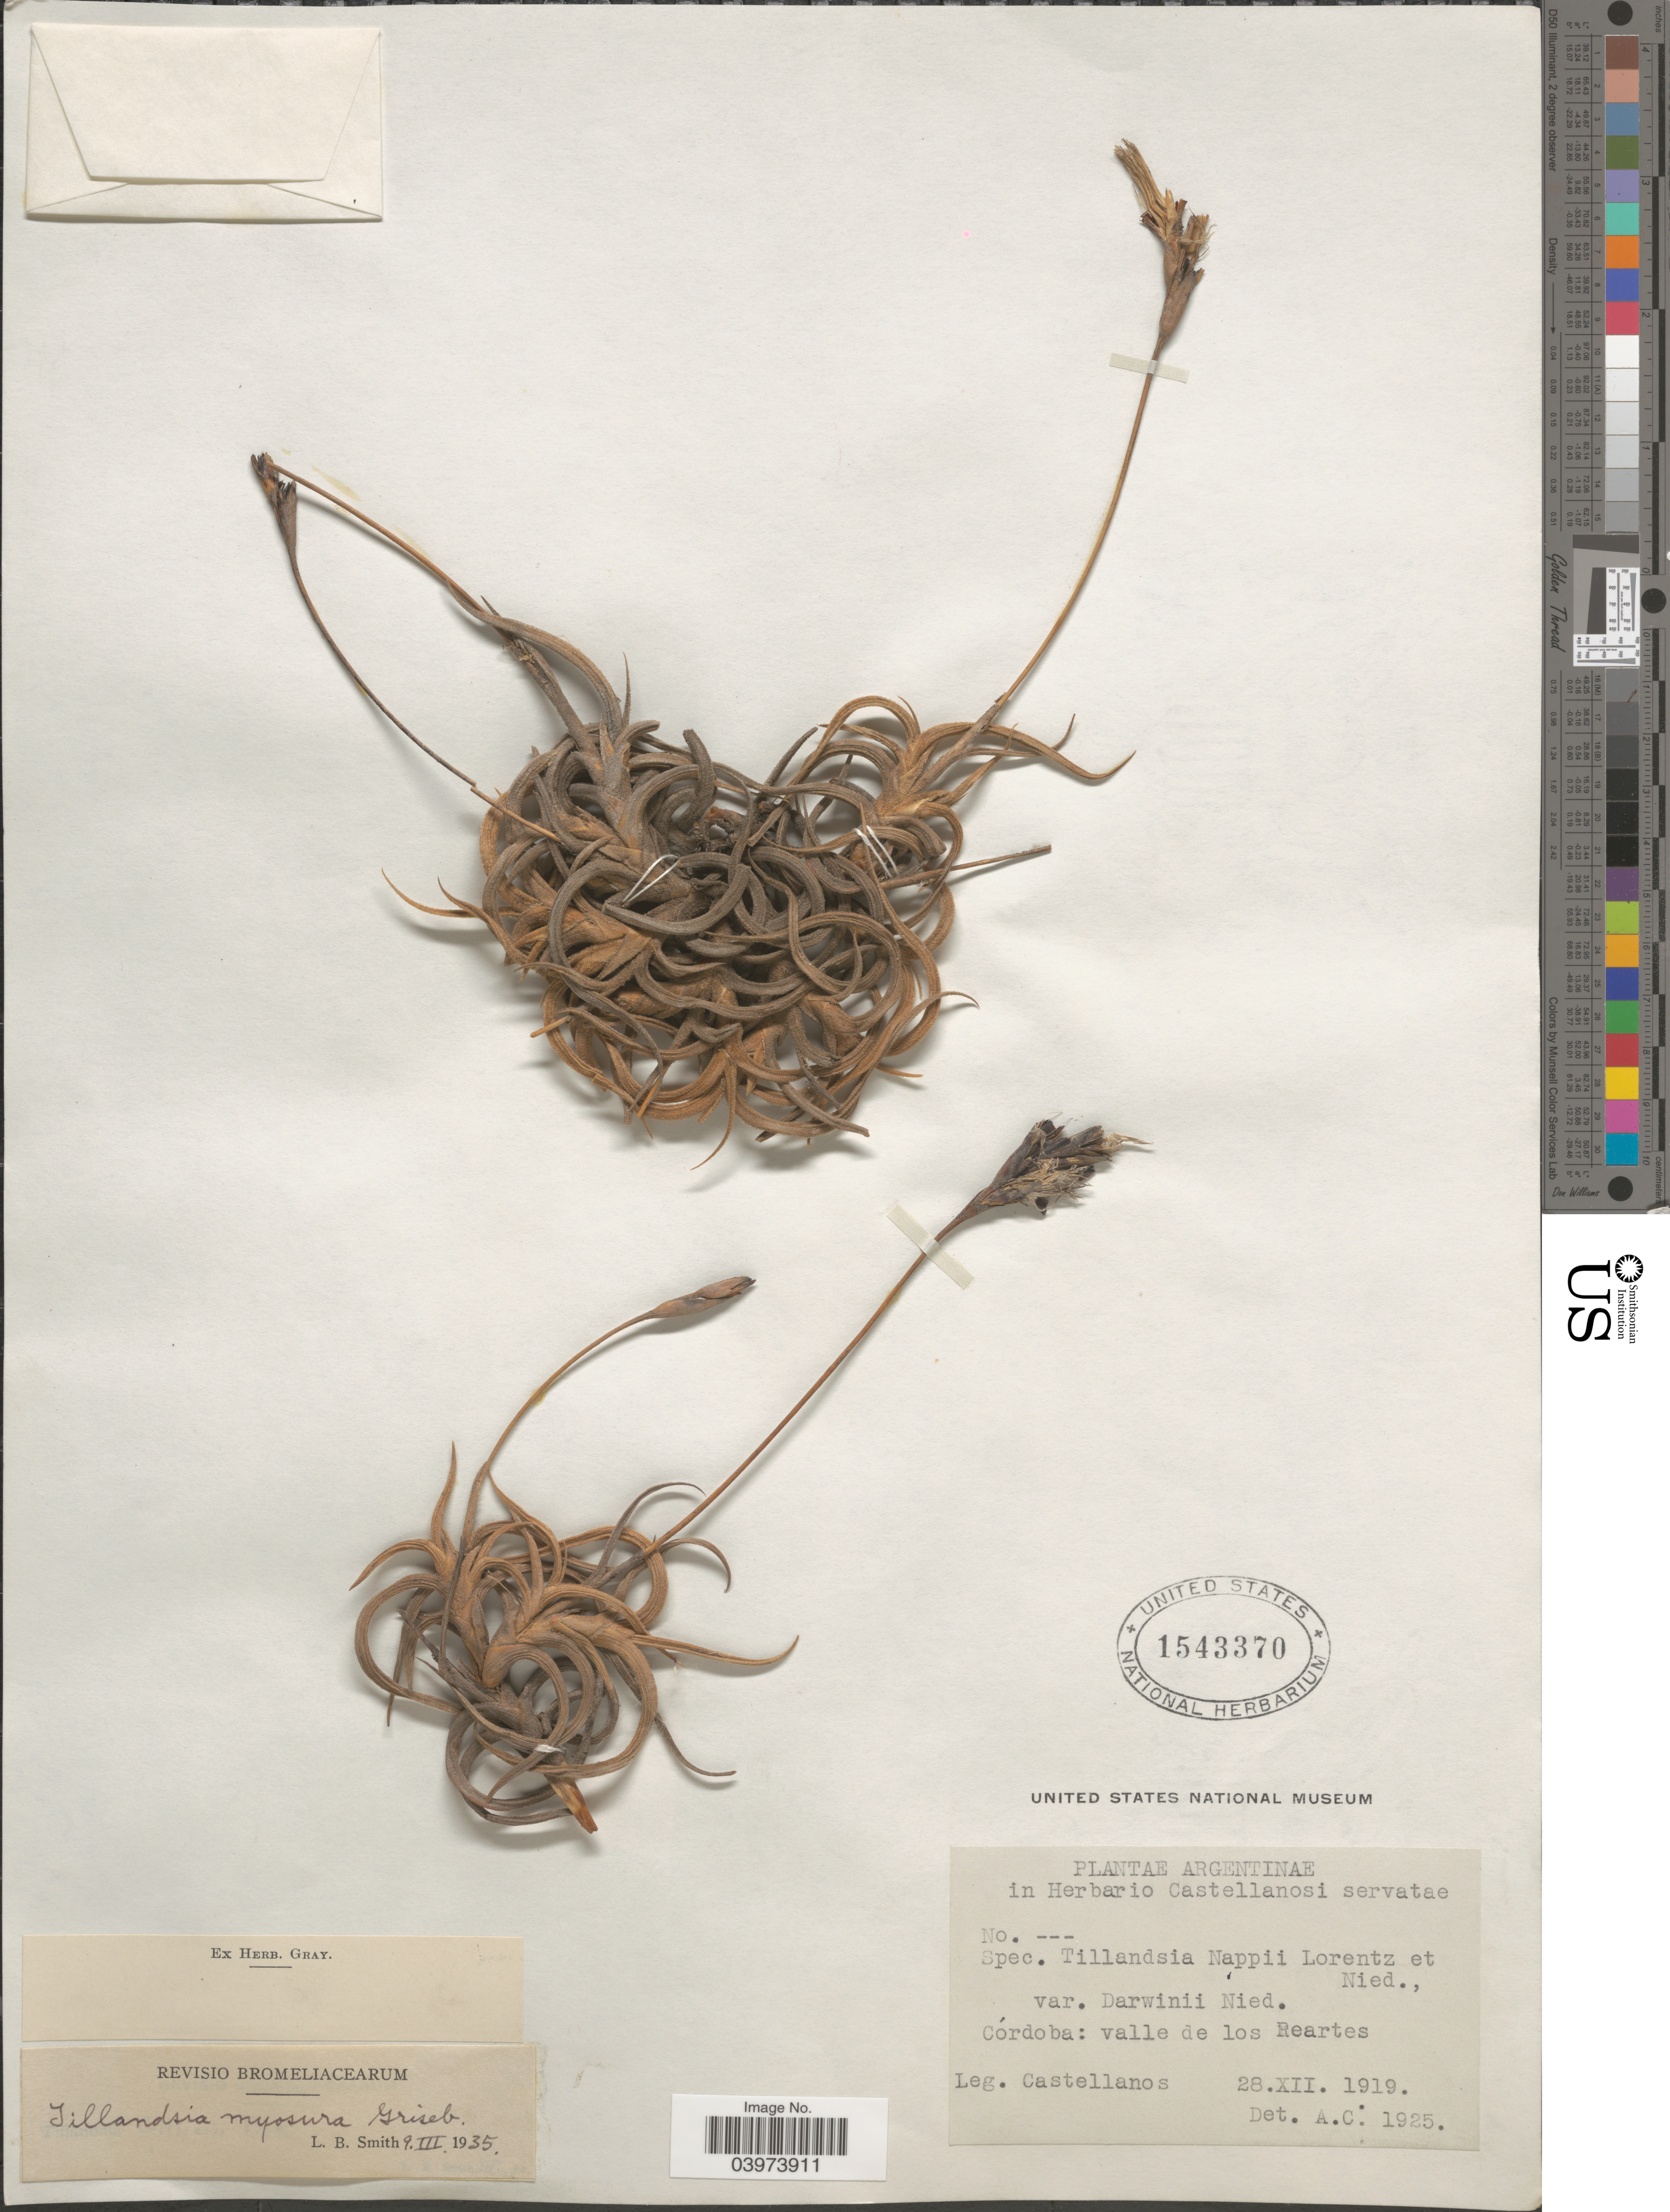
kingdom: Plantae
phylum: Tracheophyta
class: Liliopsida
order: Poales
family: Bromeliaceae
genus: Tillandsia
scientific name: Tillandsia myosura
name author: Griseb.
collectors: -- Castellanos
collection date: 1919-12-28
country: Argentina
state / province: Cordoba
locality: Valle de los Reartes.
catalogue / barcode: US 1543370